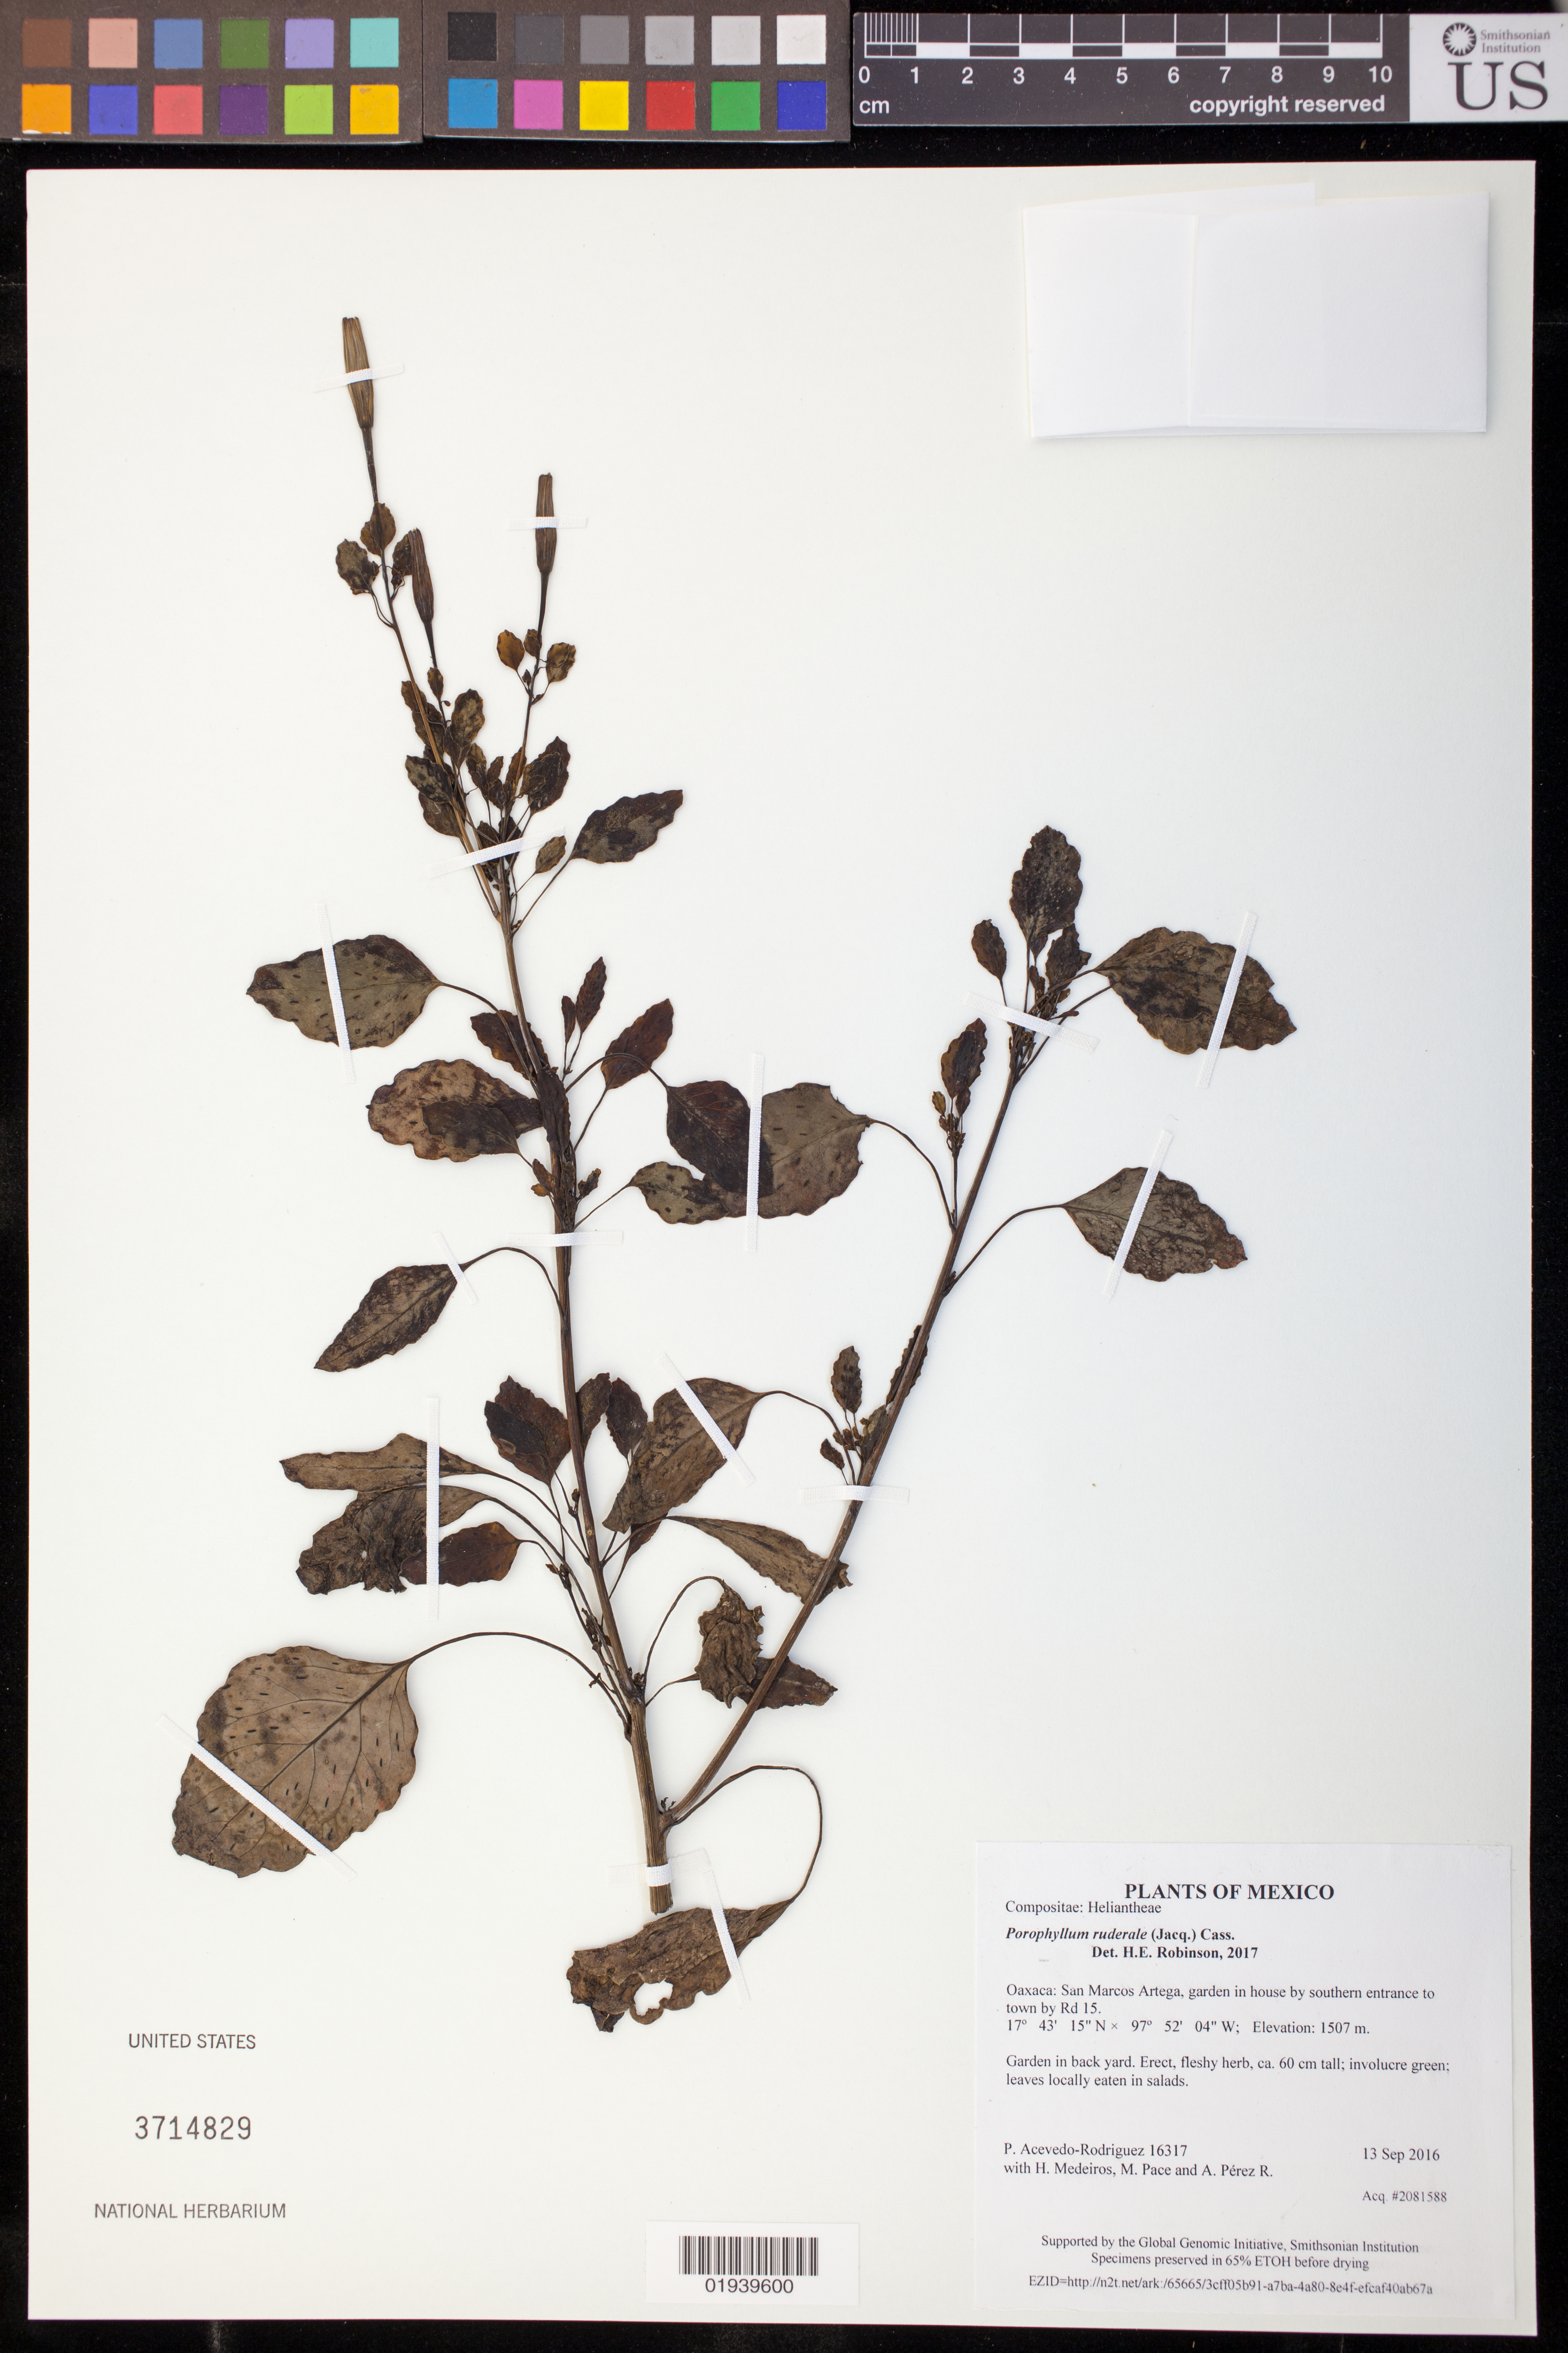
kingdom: Plantae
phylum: Tracheophyta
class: Magnoliopsida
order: Asterales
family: Asteraceae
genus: Porophyllum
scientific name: Porophyllum ruderale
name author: (Jacq.) Cass.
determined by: Robinson, H. E., (US), Smithsonian Institution - National Museum of Natural History (UNITED STATES)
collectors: P. Acevedo-Rodr., H. Medeiros, M. R. Pace & A. Pérez R.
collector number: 16317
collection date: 2016-09-13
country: Mexico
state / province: Oaxaca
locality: San Marcos Artega, garden in house by southern eantrance to town by Rd 15.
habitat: garden in back yard.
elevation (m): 1507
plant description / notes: US, NY, K, MO, F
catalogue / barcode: US 3714829